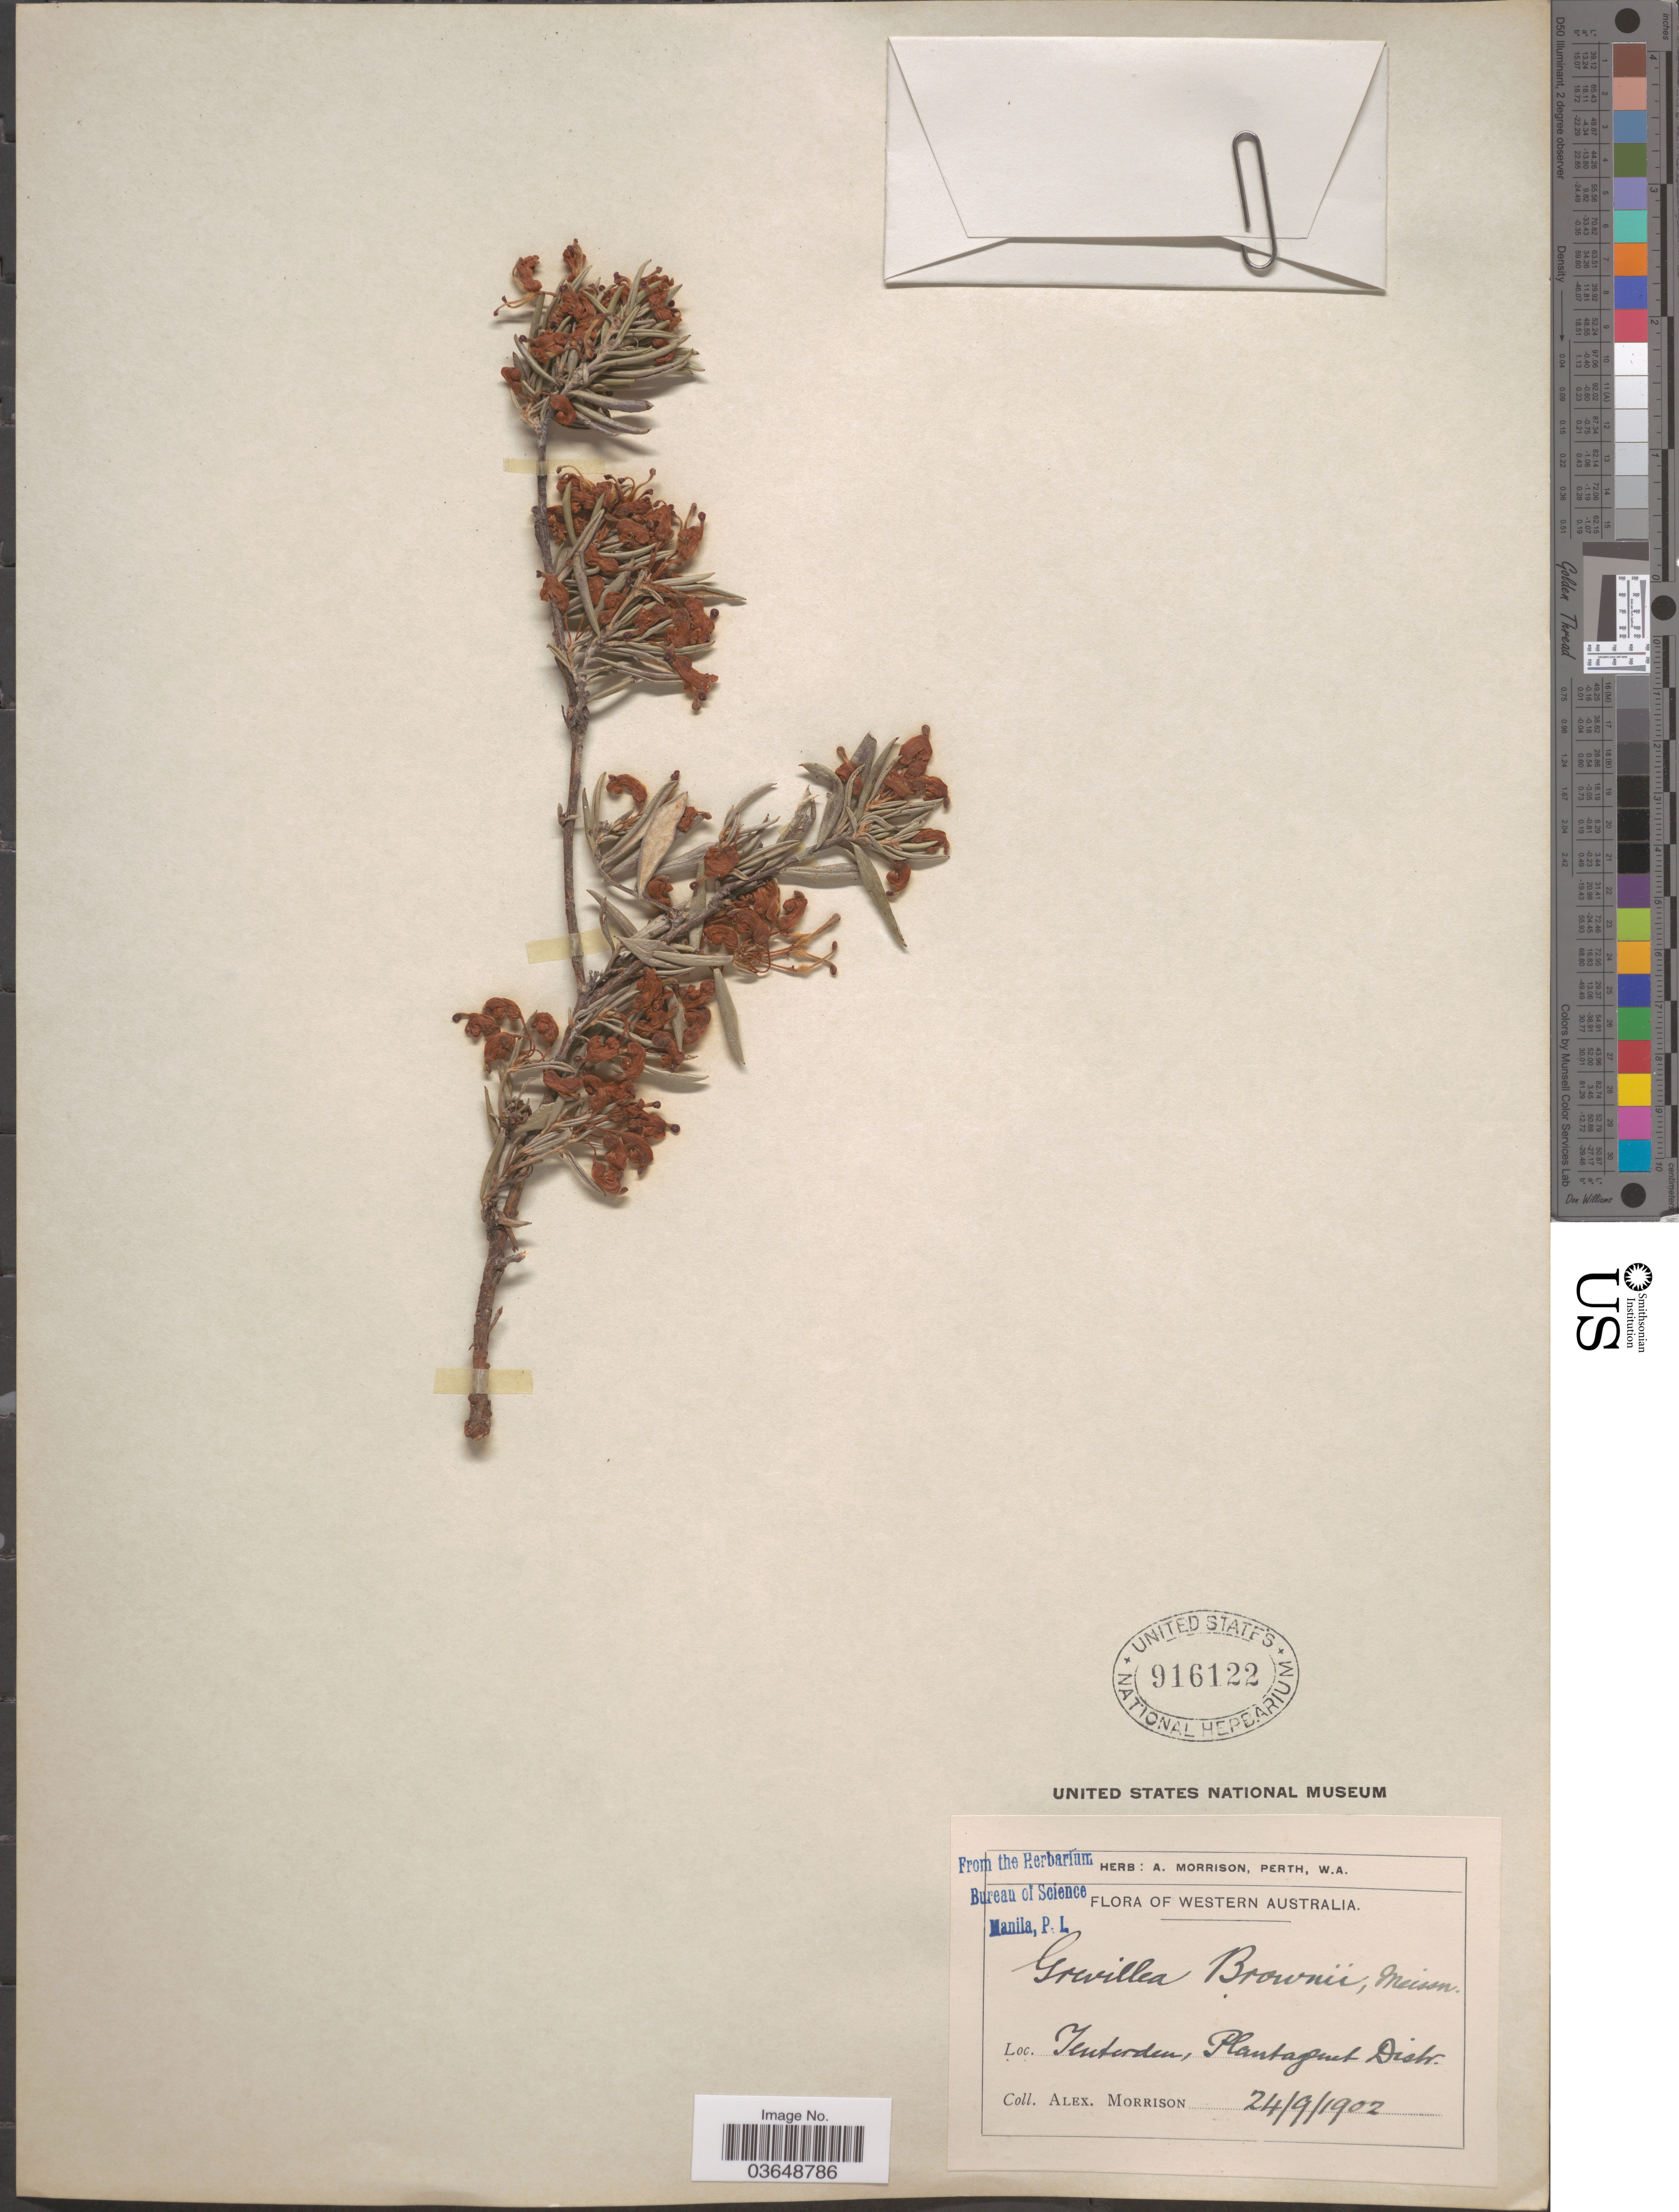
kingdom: Plantae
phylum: Tracheophyta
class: Magnoliopsida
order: Proteales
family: Proteaceae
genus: Grevillea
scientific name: Grevillea brownii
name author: Meisn.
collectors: A. Morrison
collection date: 1902-09-24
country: Australia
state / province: Western Australia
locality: Tenterden, Plantagenet Distr.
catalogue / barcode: US 916122